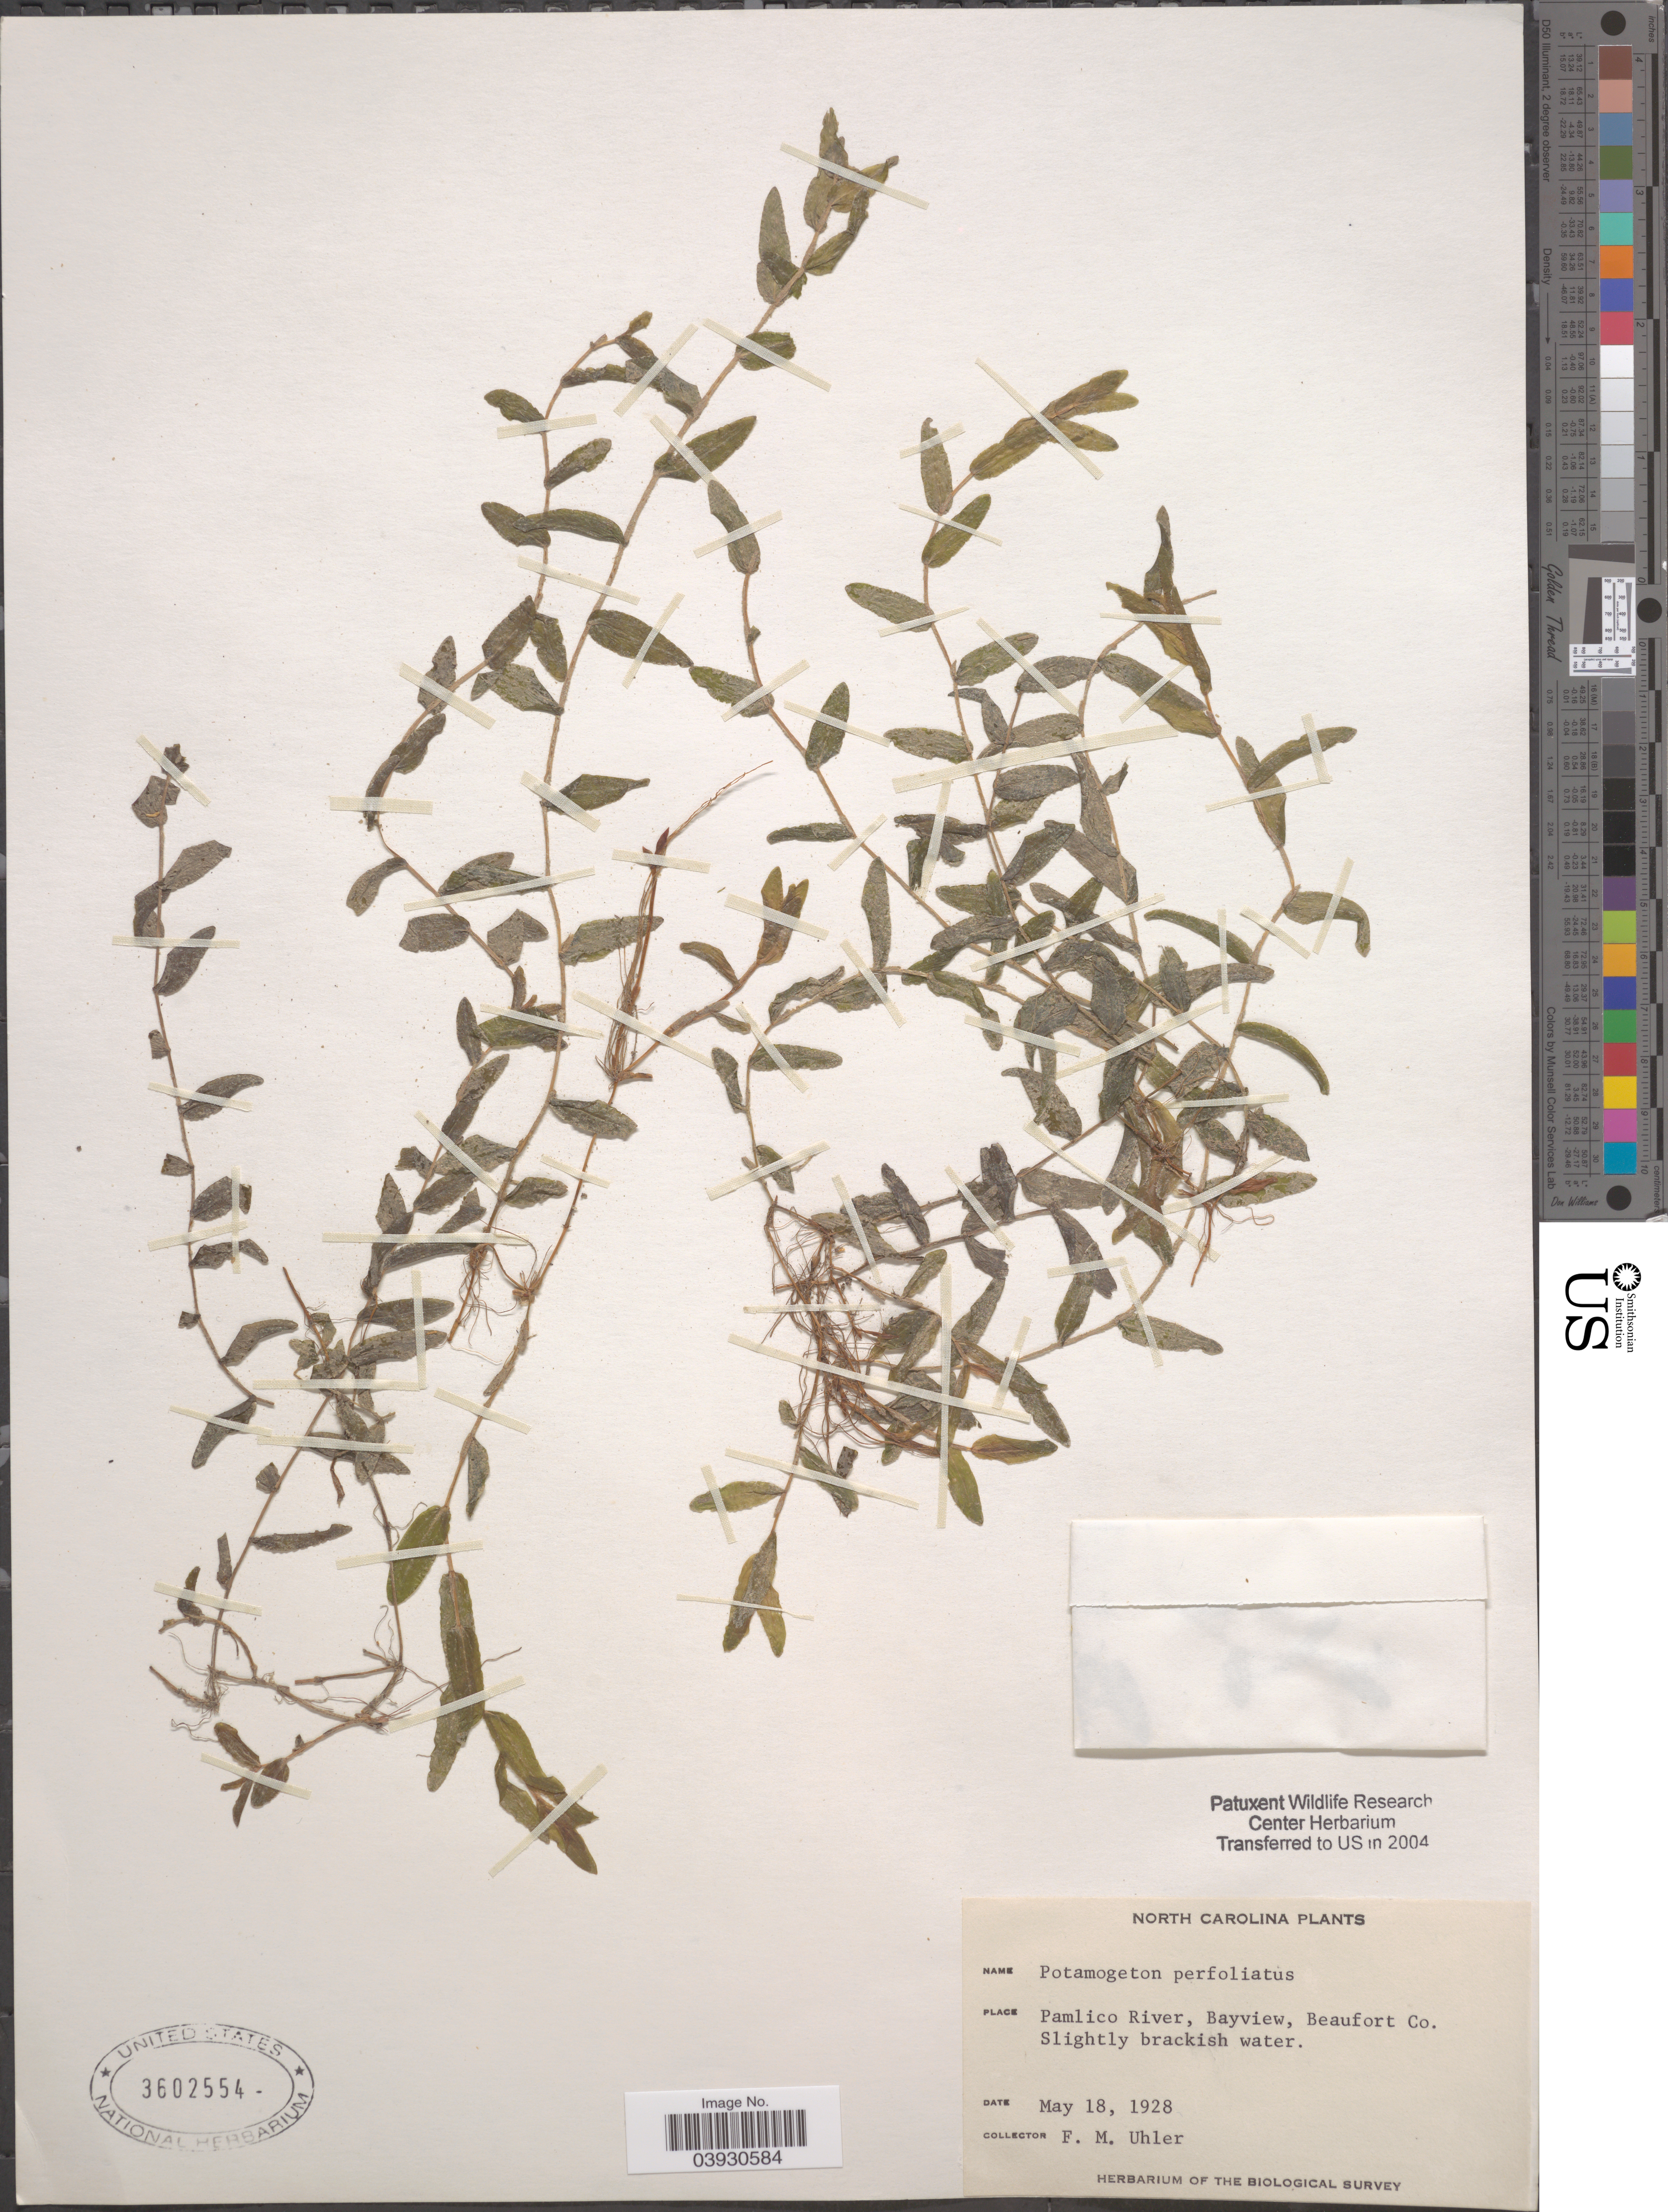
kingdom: Plantae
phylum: Tracheophyta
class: Liliopsida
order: Alismatales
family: Potamogetonaceae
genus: Potamogeton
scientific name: Potamogeton perfoliatus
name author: L.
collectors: F. M. Uhler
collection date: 1928-05-18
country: United States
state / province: North Carolina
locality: Pamlico River, Bayview, Beaufort Co. Slightly brackish water.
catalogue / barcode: US 3602554